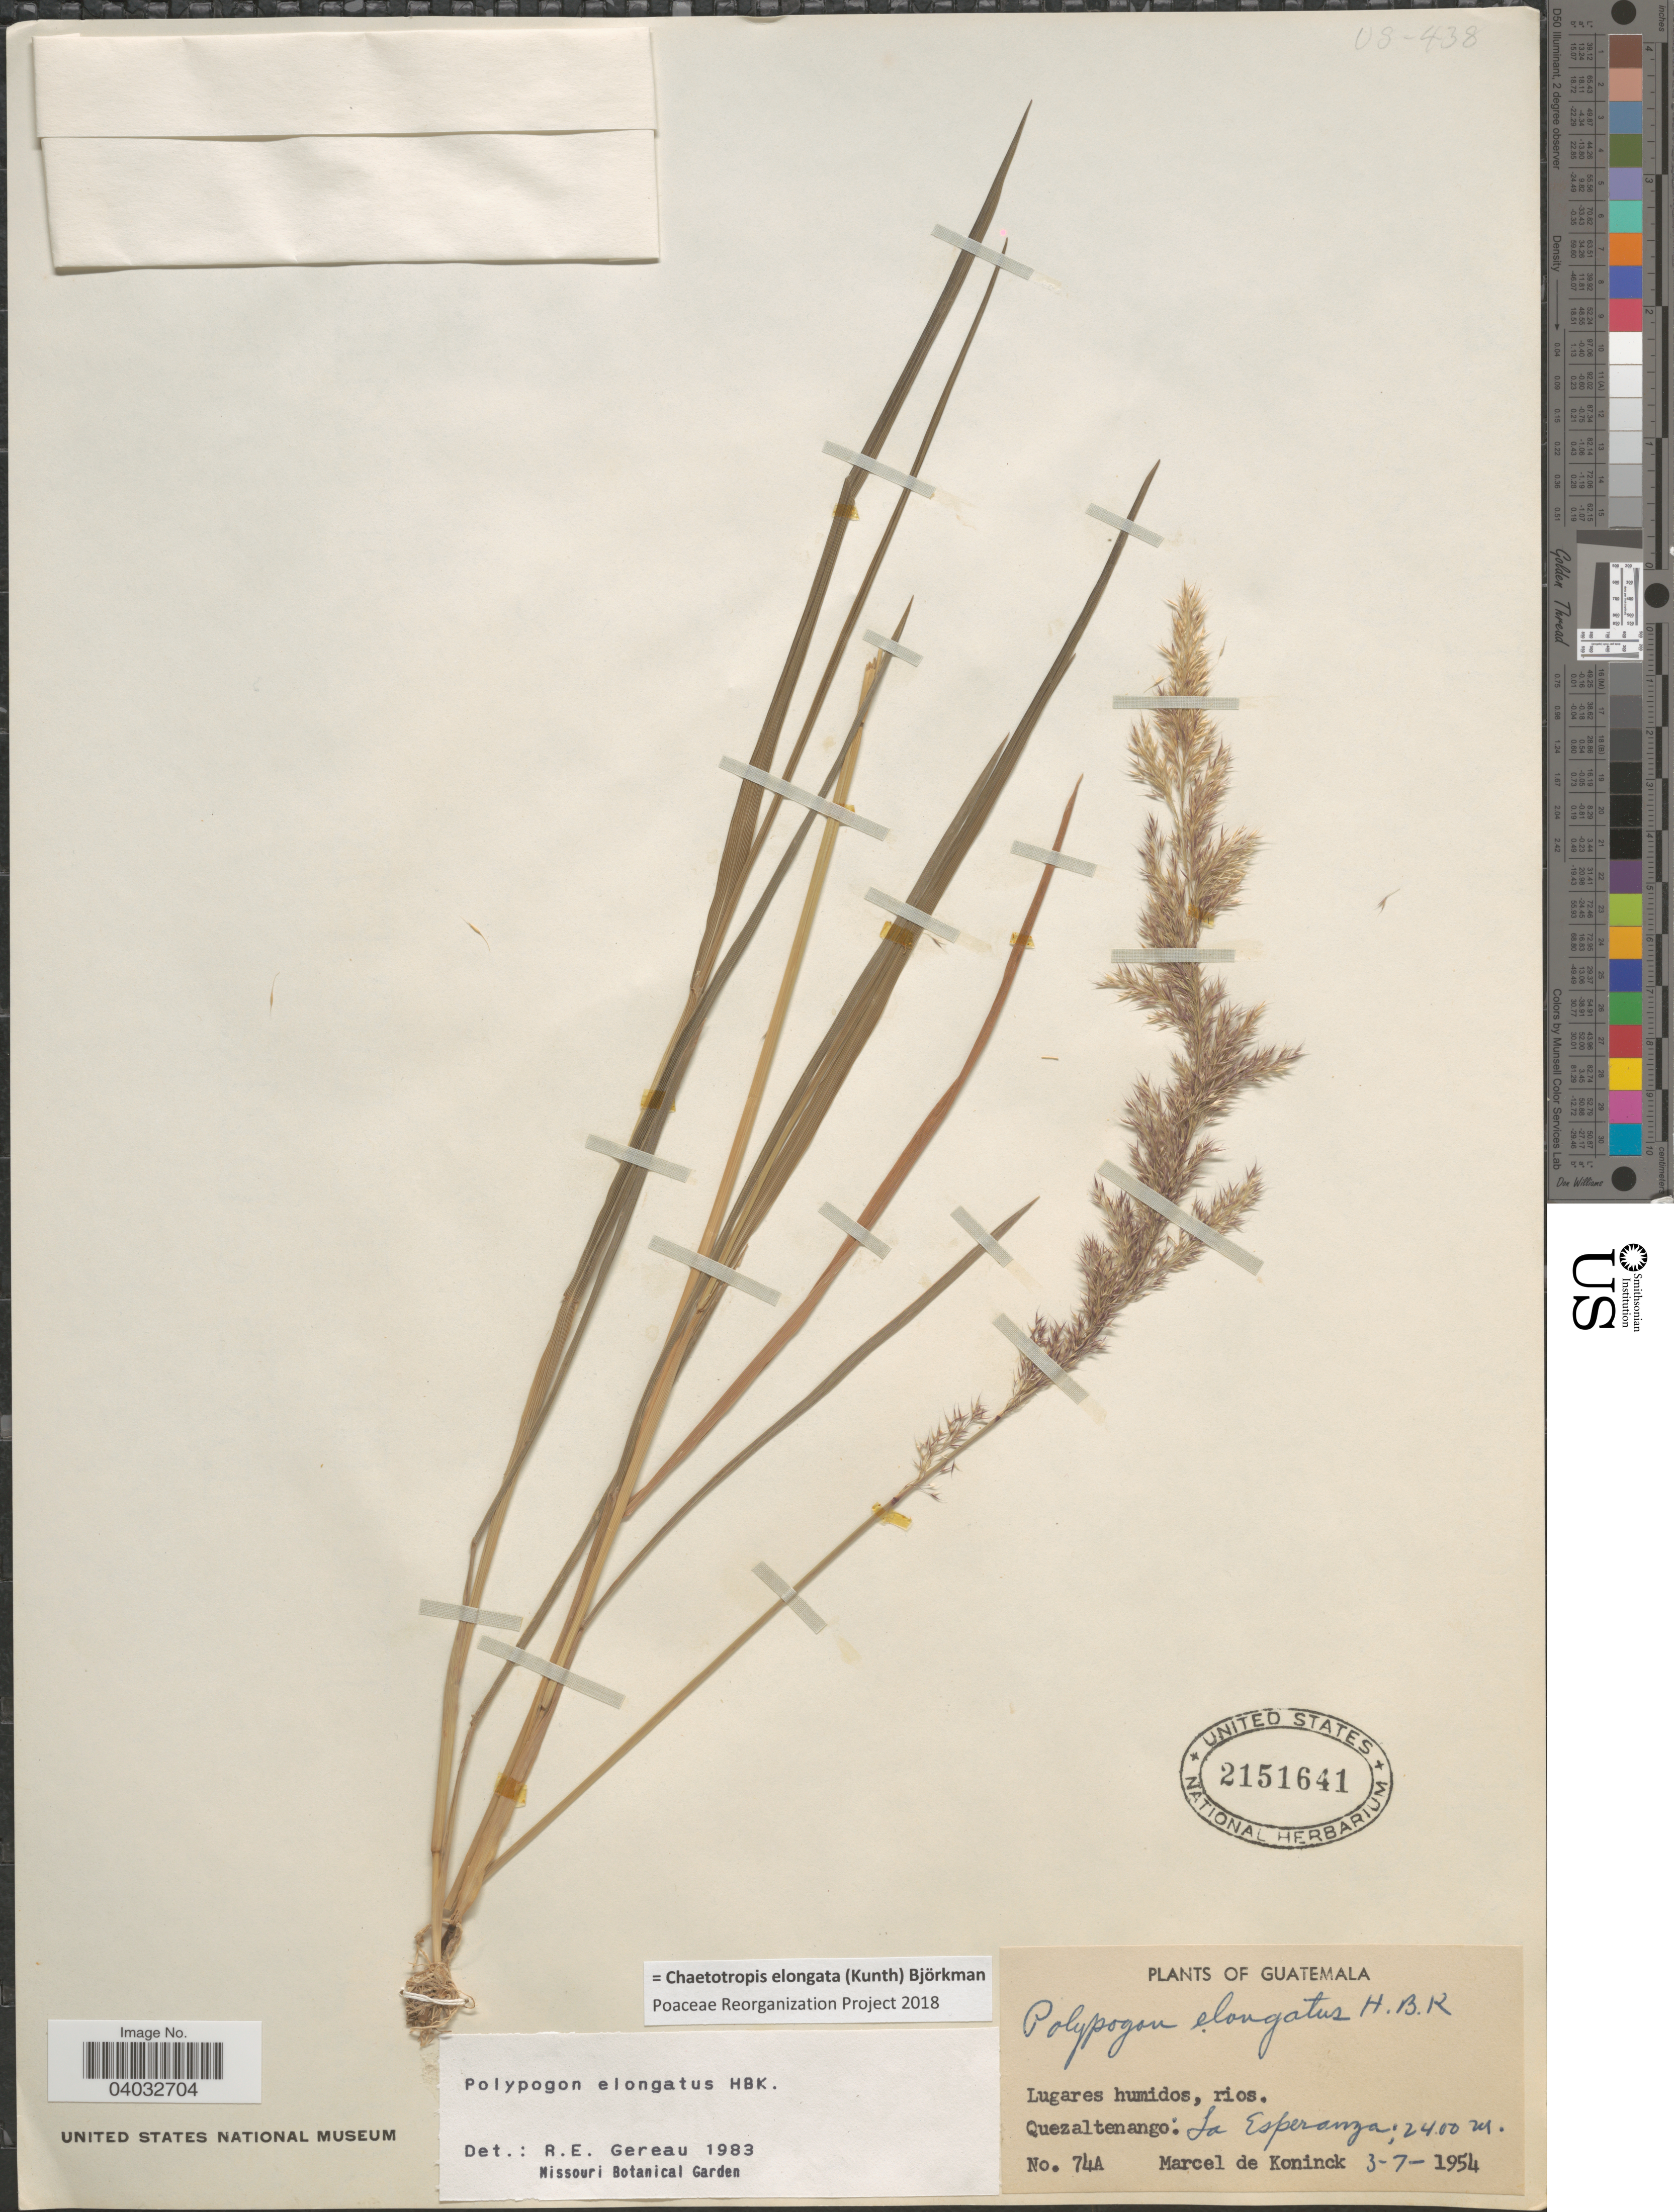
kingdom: Plantae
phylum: Tracheophyta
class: Liliopsida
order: Poales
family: Poaceae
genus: Chaetotropis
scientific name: Chaetotropis elongata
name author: (Kunth) Björkman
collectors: M. Koninck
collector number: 74A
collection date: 1954-07-03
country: Guatemala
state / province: Quetzaltenango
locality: La Esperanza.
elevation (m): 2400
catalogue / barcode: US 2151641